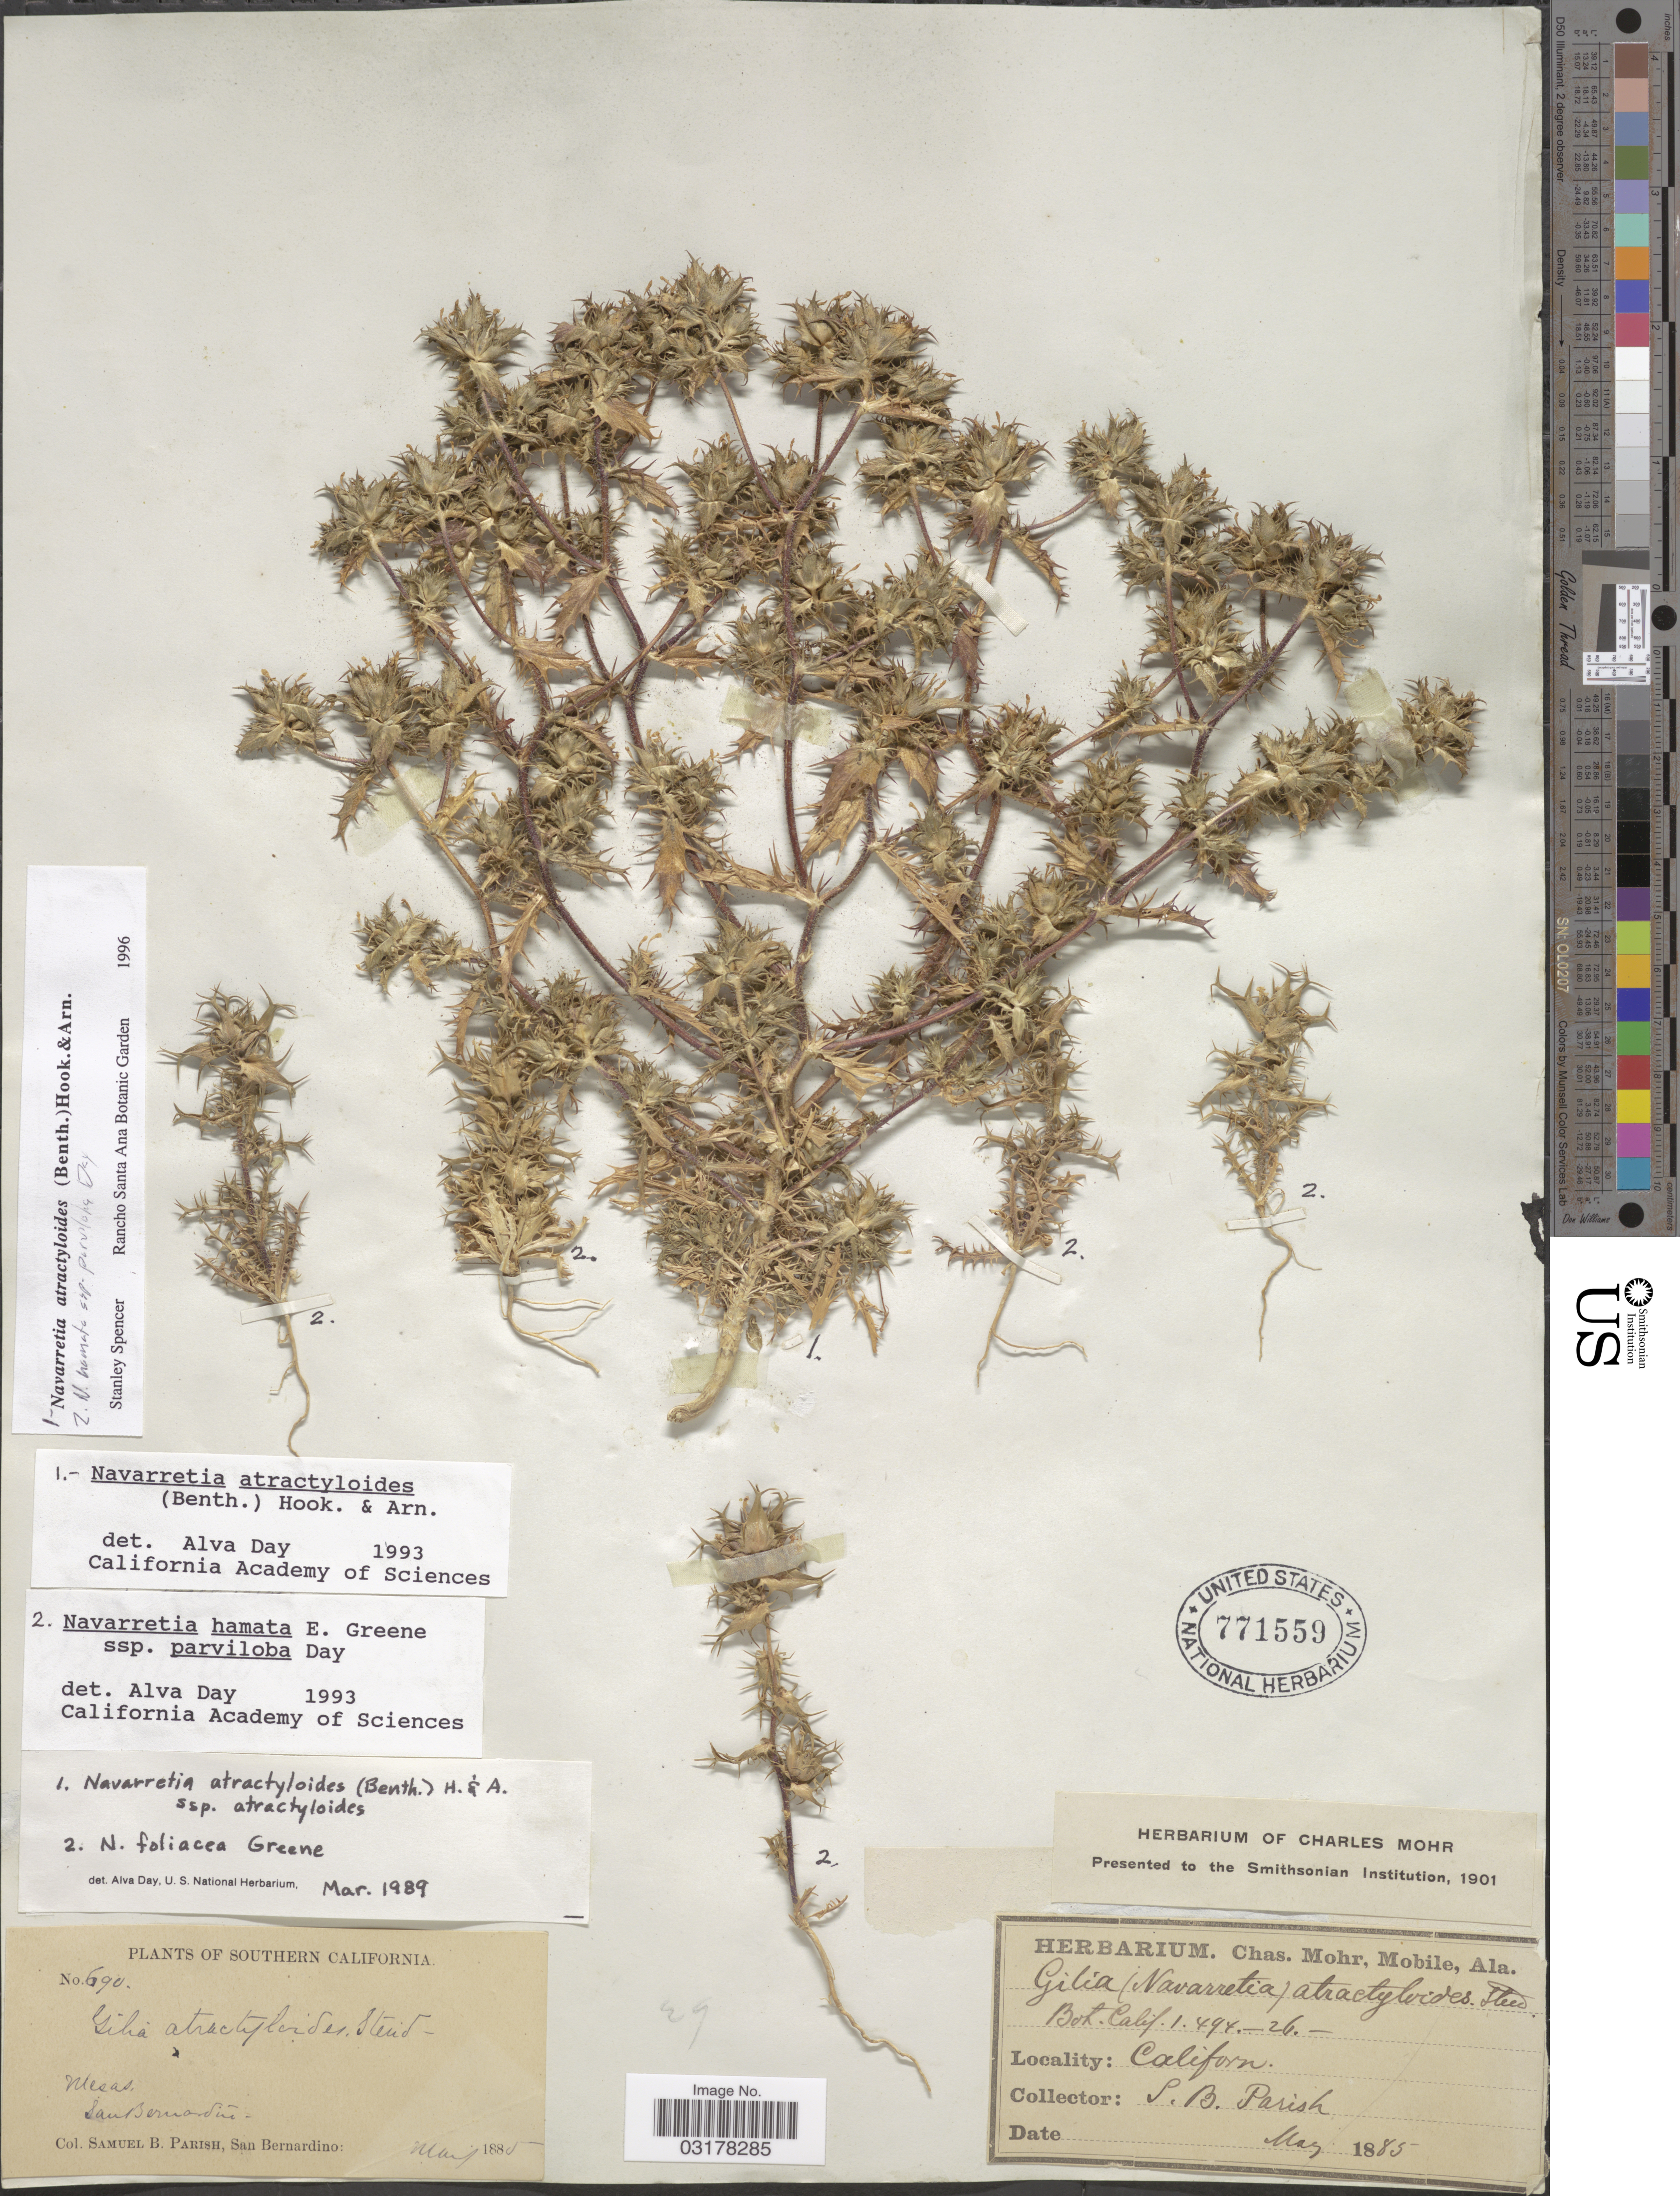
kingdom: Plantae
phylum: Tracheophyta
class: Magnoliopsida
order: Ericales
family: Polemoniaceae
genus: Navarretia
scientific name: Navarretia atractyloides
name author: (Benth.) Hook. & Arn.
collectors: S. B. Parish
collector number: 690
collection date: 1885-05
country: United States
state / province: California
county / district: San Bernardino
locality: Southern California. Mesas, San Bernardino.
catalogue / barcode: US 771559